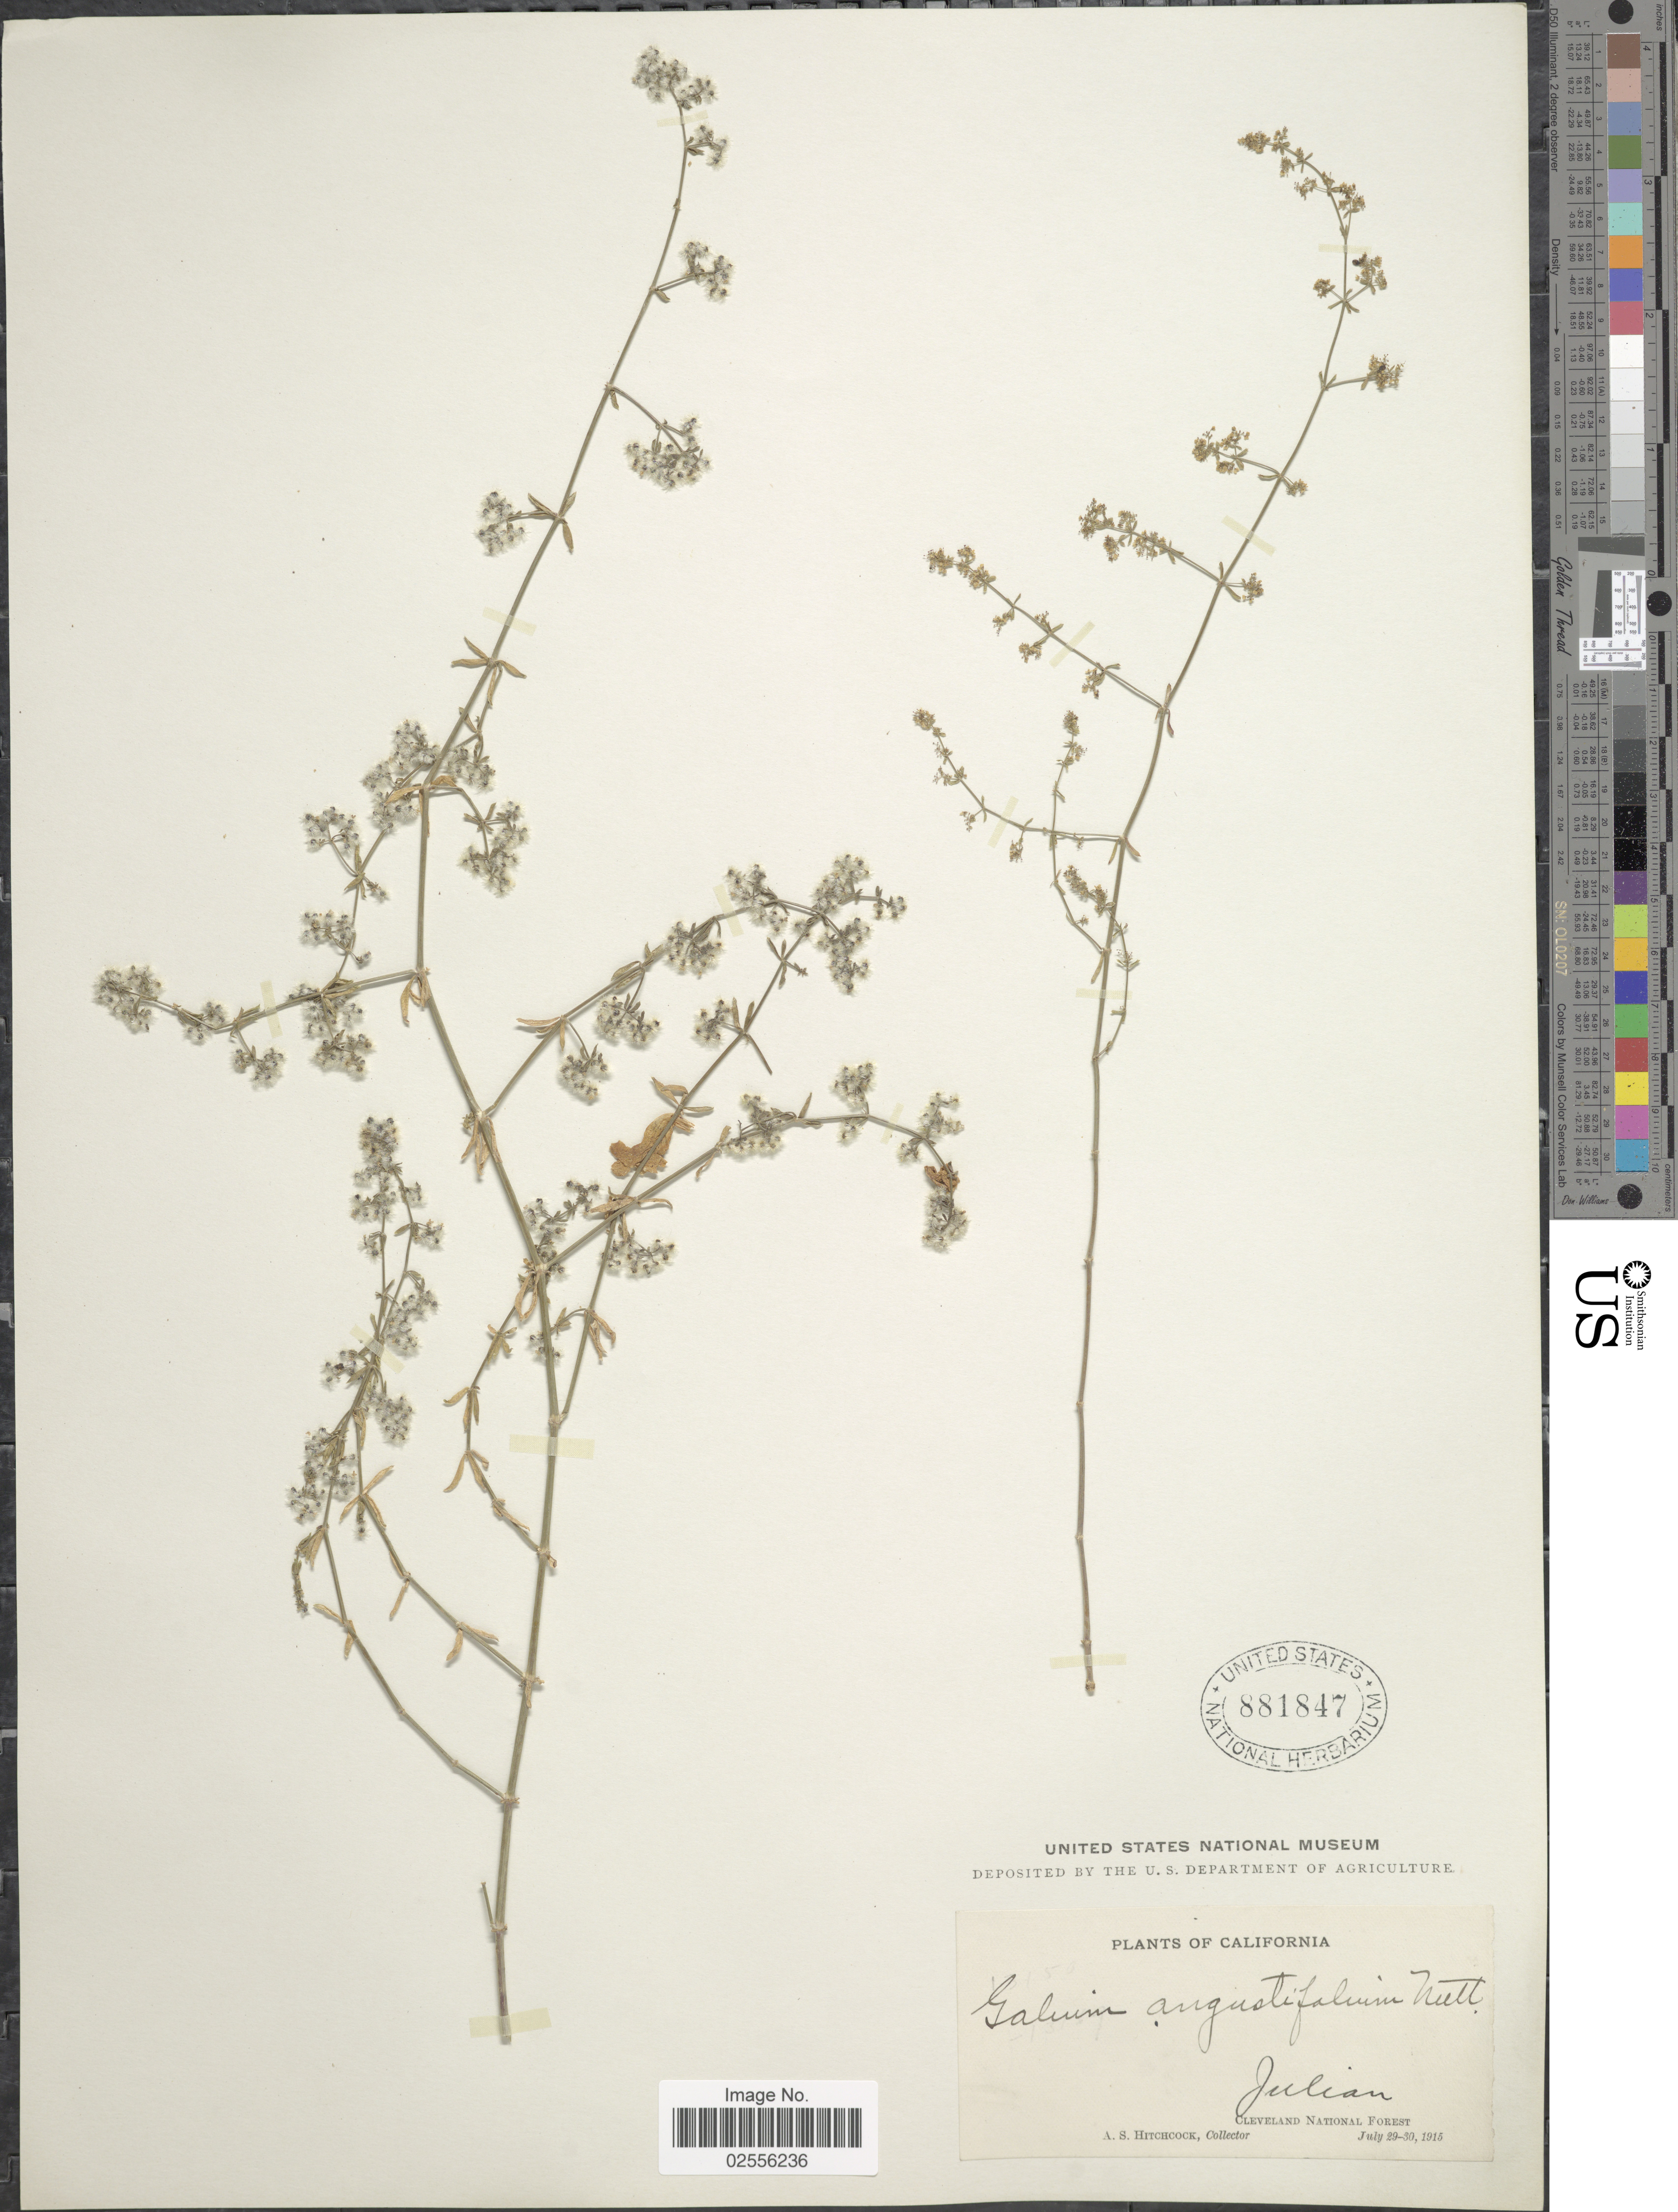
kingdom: Plantae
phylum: Tracheophyta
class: Magnoliopsida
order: Gentianales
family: Rubiaceae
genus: Galium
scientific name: Galium angustifolium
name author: Nutt.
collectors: A. S. Hitchcock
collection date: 1915-07-29/1915-07-30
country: United States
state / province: California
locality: Julian. Cleveland National Forest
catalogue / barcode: US 881847